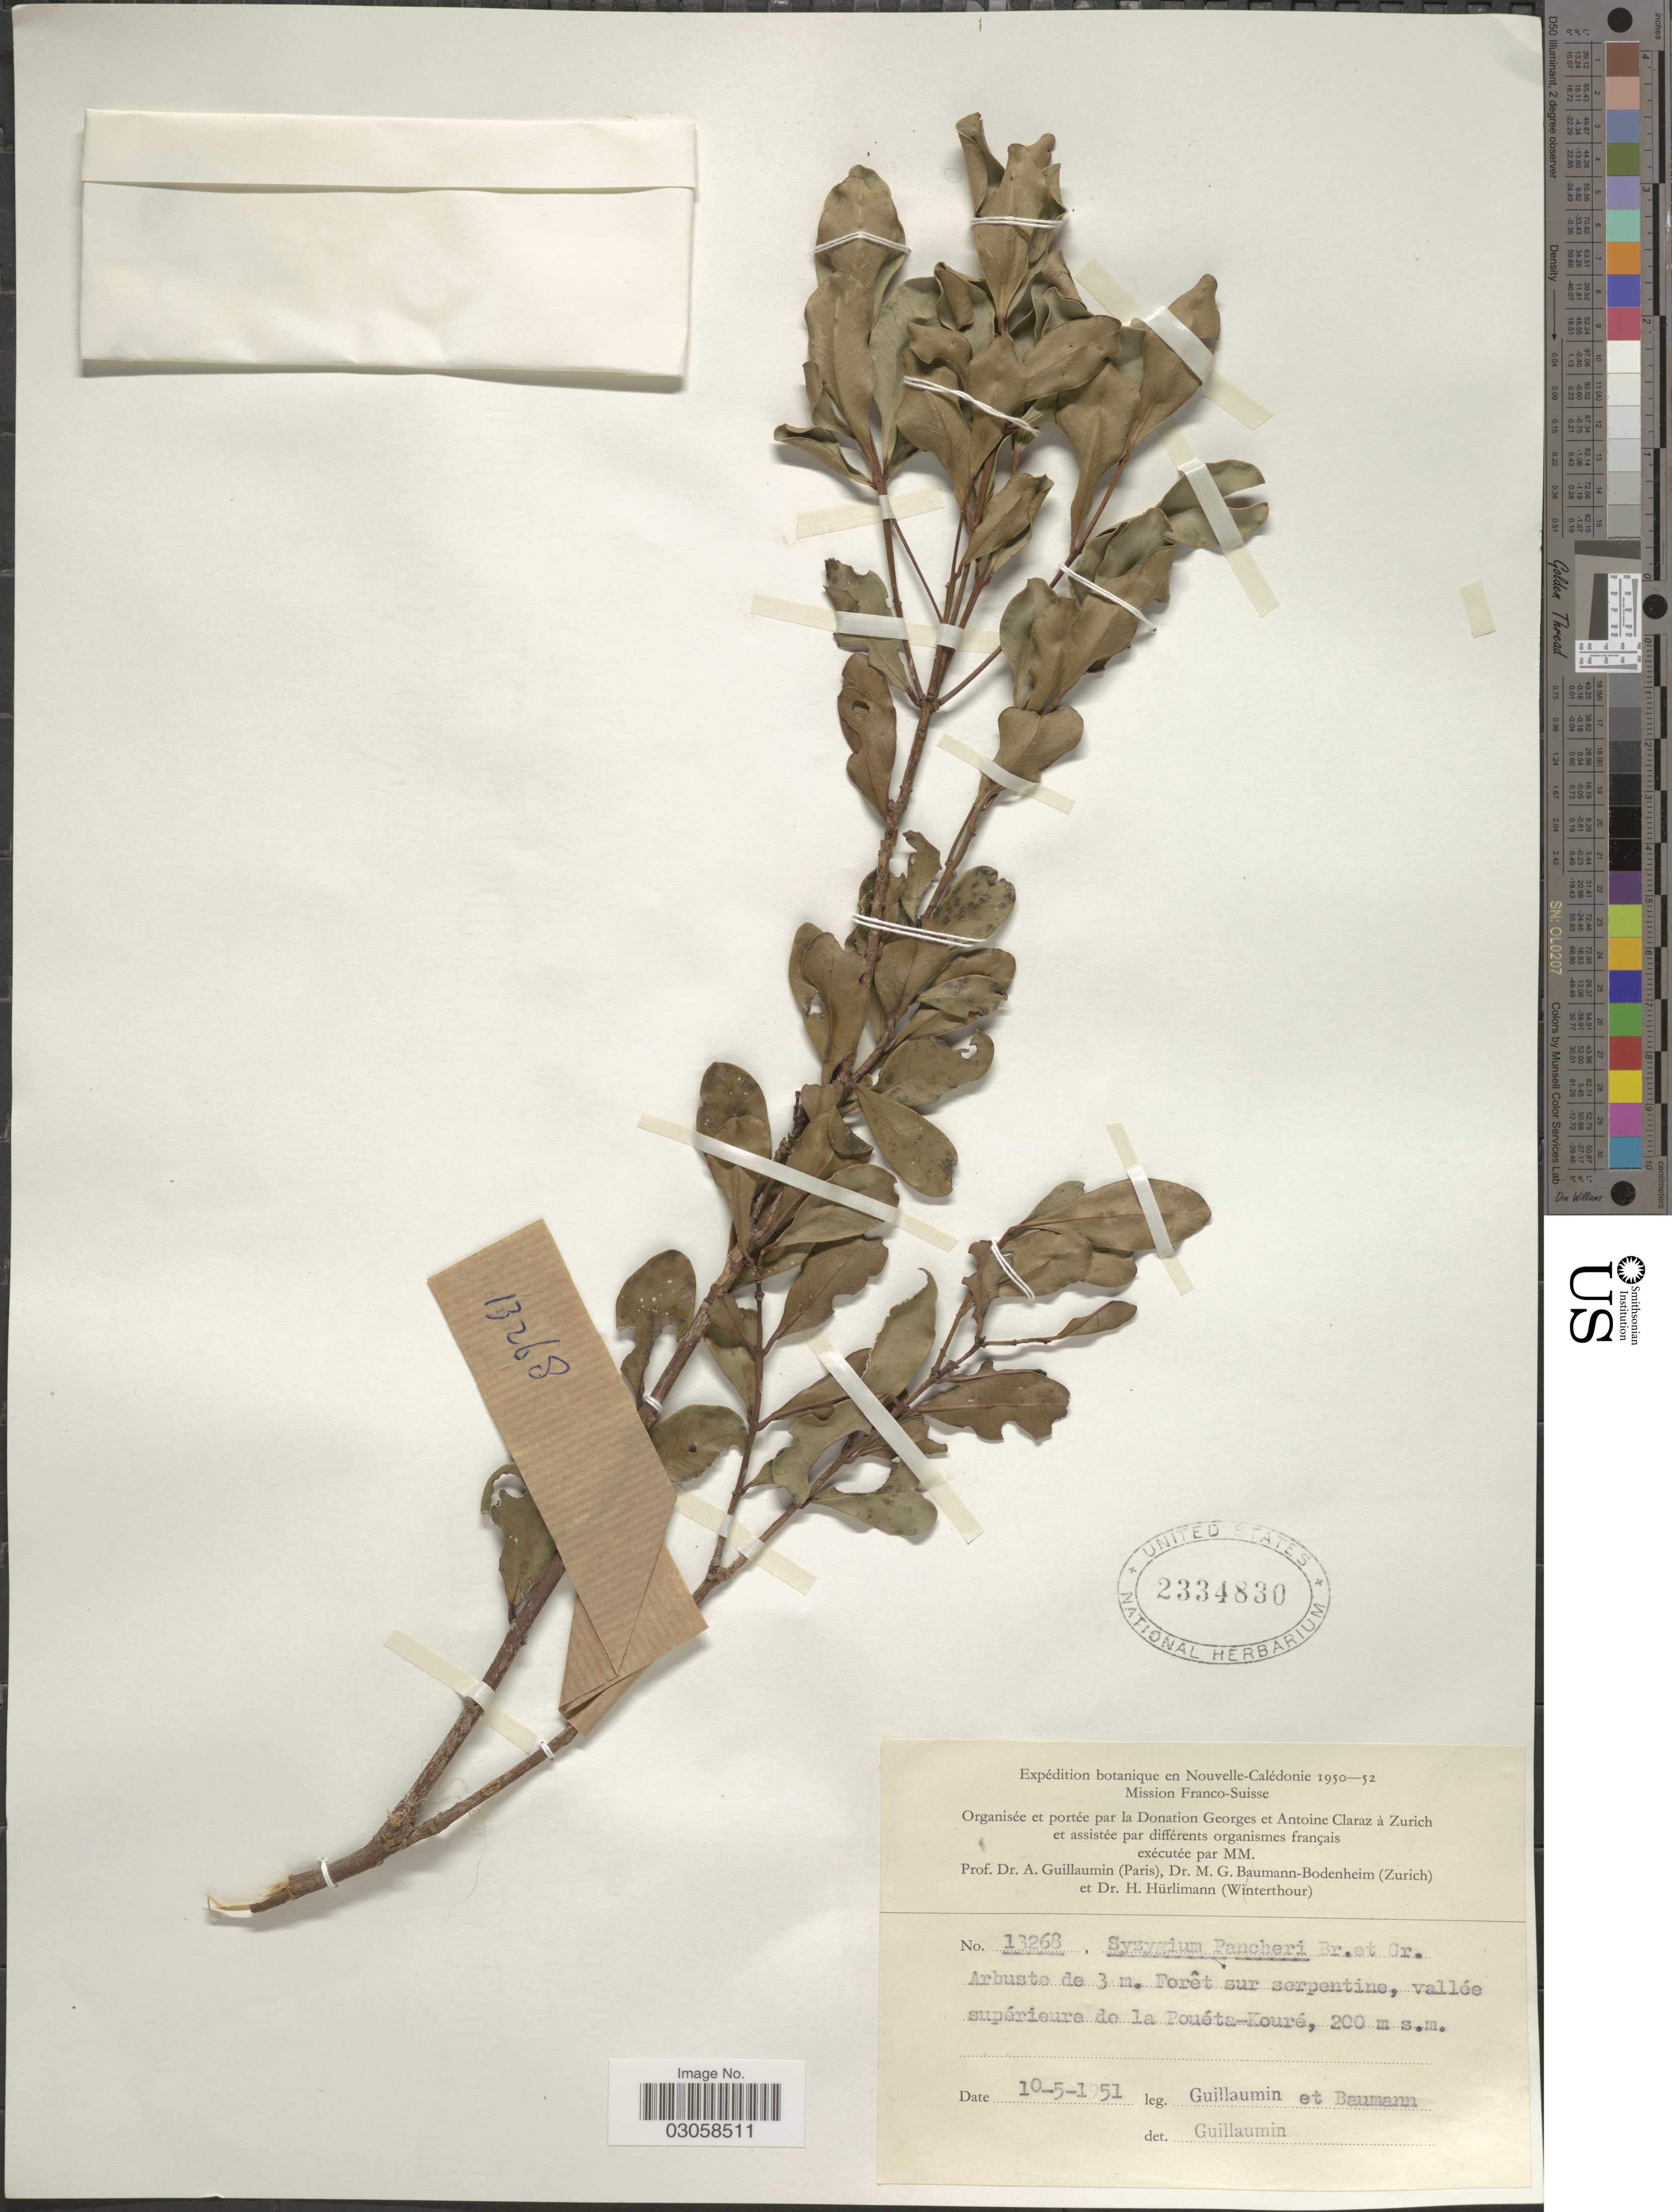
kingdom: Plantae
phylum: Tracheophyta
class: Magnoliopsida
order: Myrtales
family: Myrtaceae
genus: Syzygium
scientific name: Syzygium pancheri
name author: Brongn. & Gris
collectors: A. Guillaumin & M. G. Baumann-Bodenheim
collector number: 13268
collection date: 1951-05-10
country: New Caledonia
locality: Nouvelle-Calédonie. Forêt sur serpentine, vallée supérieure de la Pouéta-Koure.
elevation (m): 200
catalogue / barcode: US 2334830